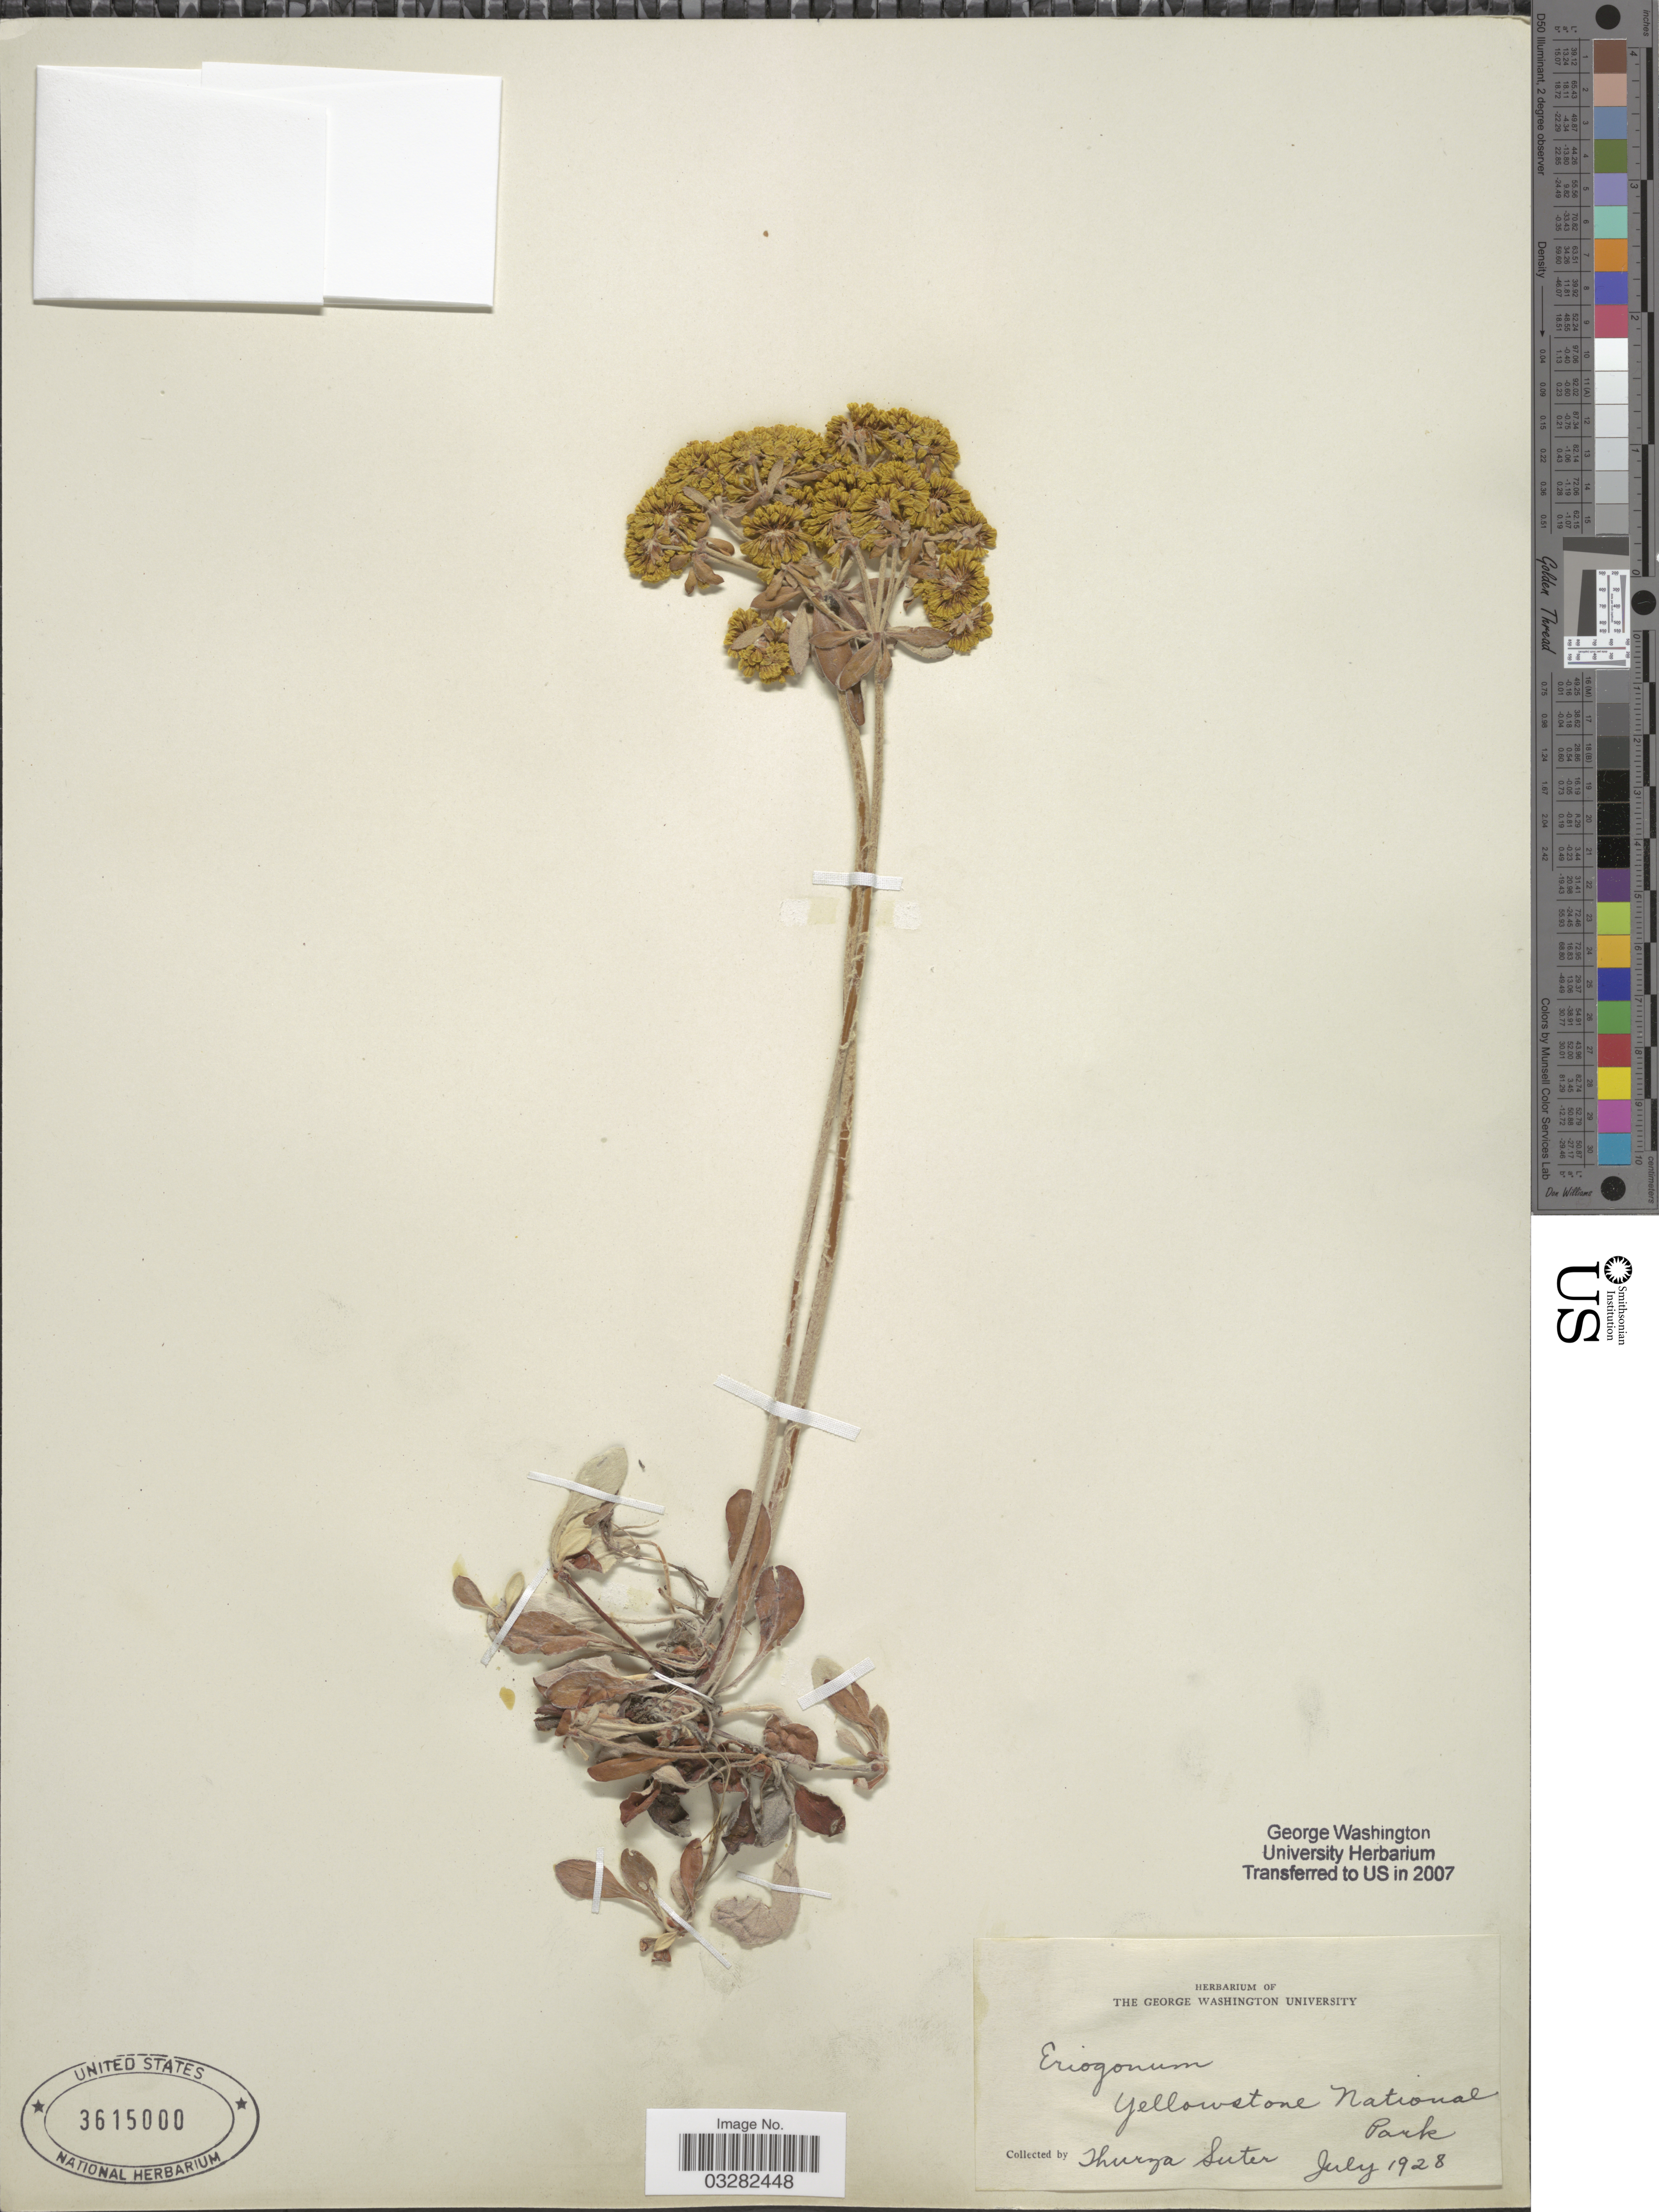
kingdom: Plantae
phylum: Tracheophyta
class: Magnoliopsida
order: Caryophyllales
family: Polygonaceae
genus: Eriogonum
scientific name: Eriogonum sp.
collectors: T. Suter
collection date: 1928-07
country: United States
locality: Yellowstone National Park.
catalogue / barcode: US 3615000